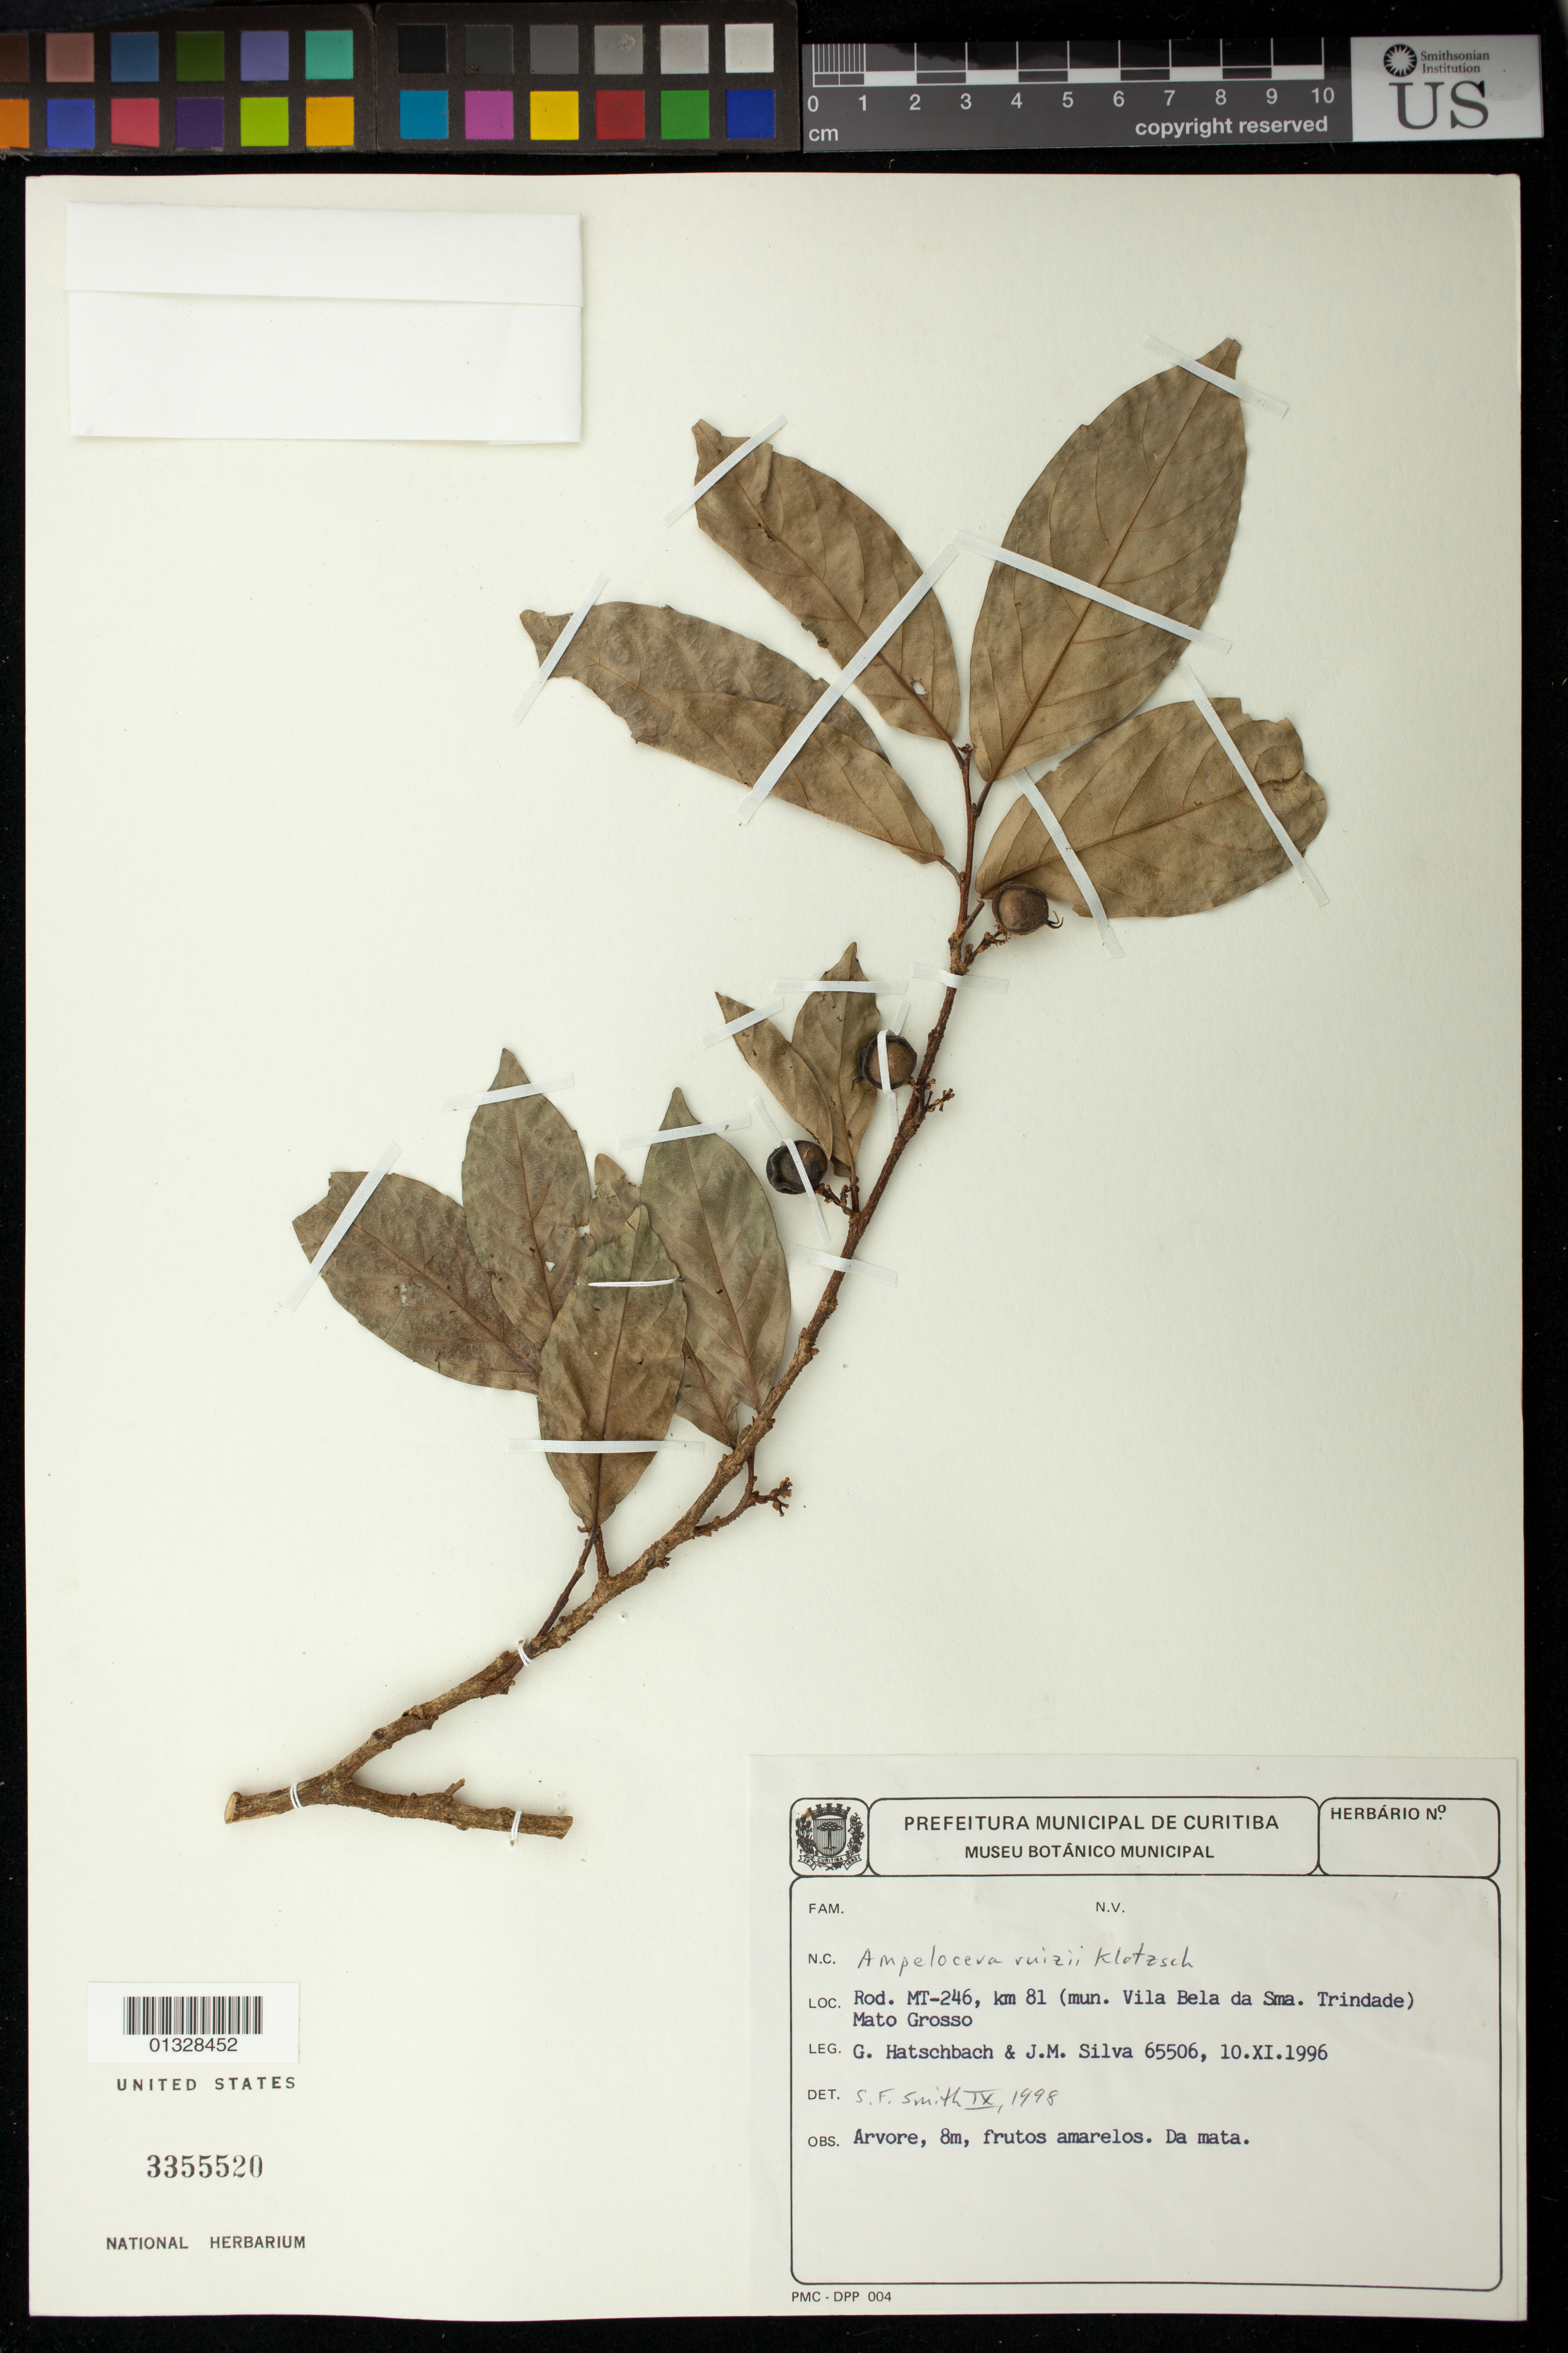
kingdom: Plantae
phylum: Tracheophyta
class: Magnoliopsida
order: Rosales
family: Cannabaceae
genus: Ampelocera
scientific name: Ampelocera ruizii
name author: Klotzsch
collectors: G. Hatschbach & J. M. Silva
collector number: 65506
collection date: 1996-11-10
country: Brazil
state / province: Mato Grosso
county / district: Vila Bela da Santíssima Trindade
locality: Rod. MT-246, km 81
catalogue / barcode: US 3355520